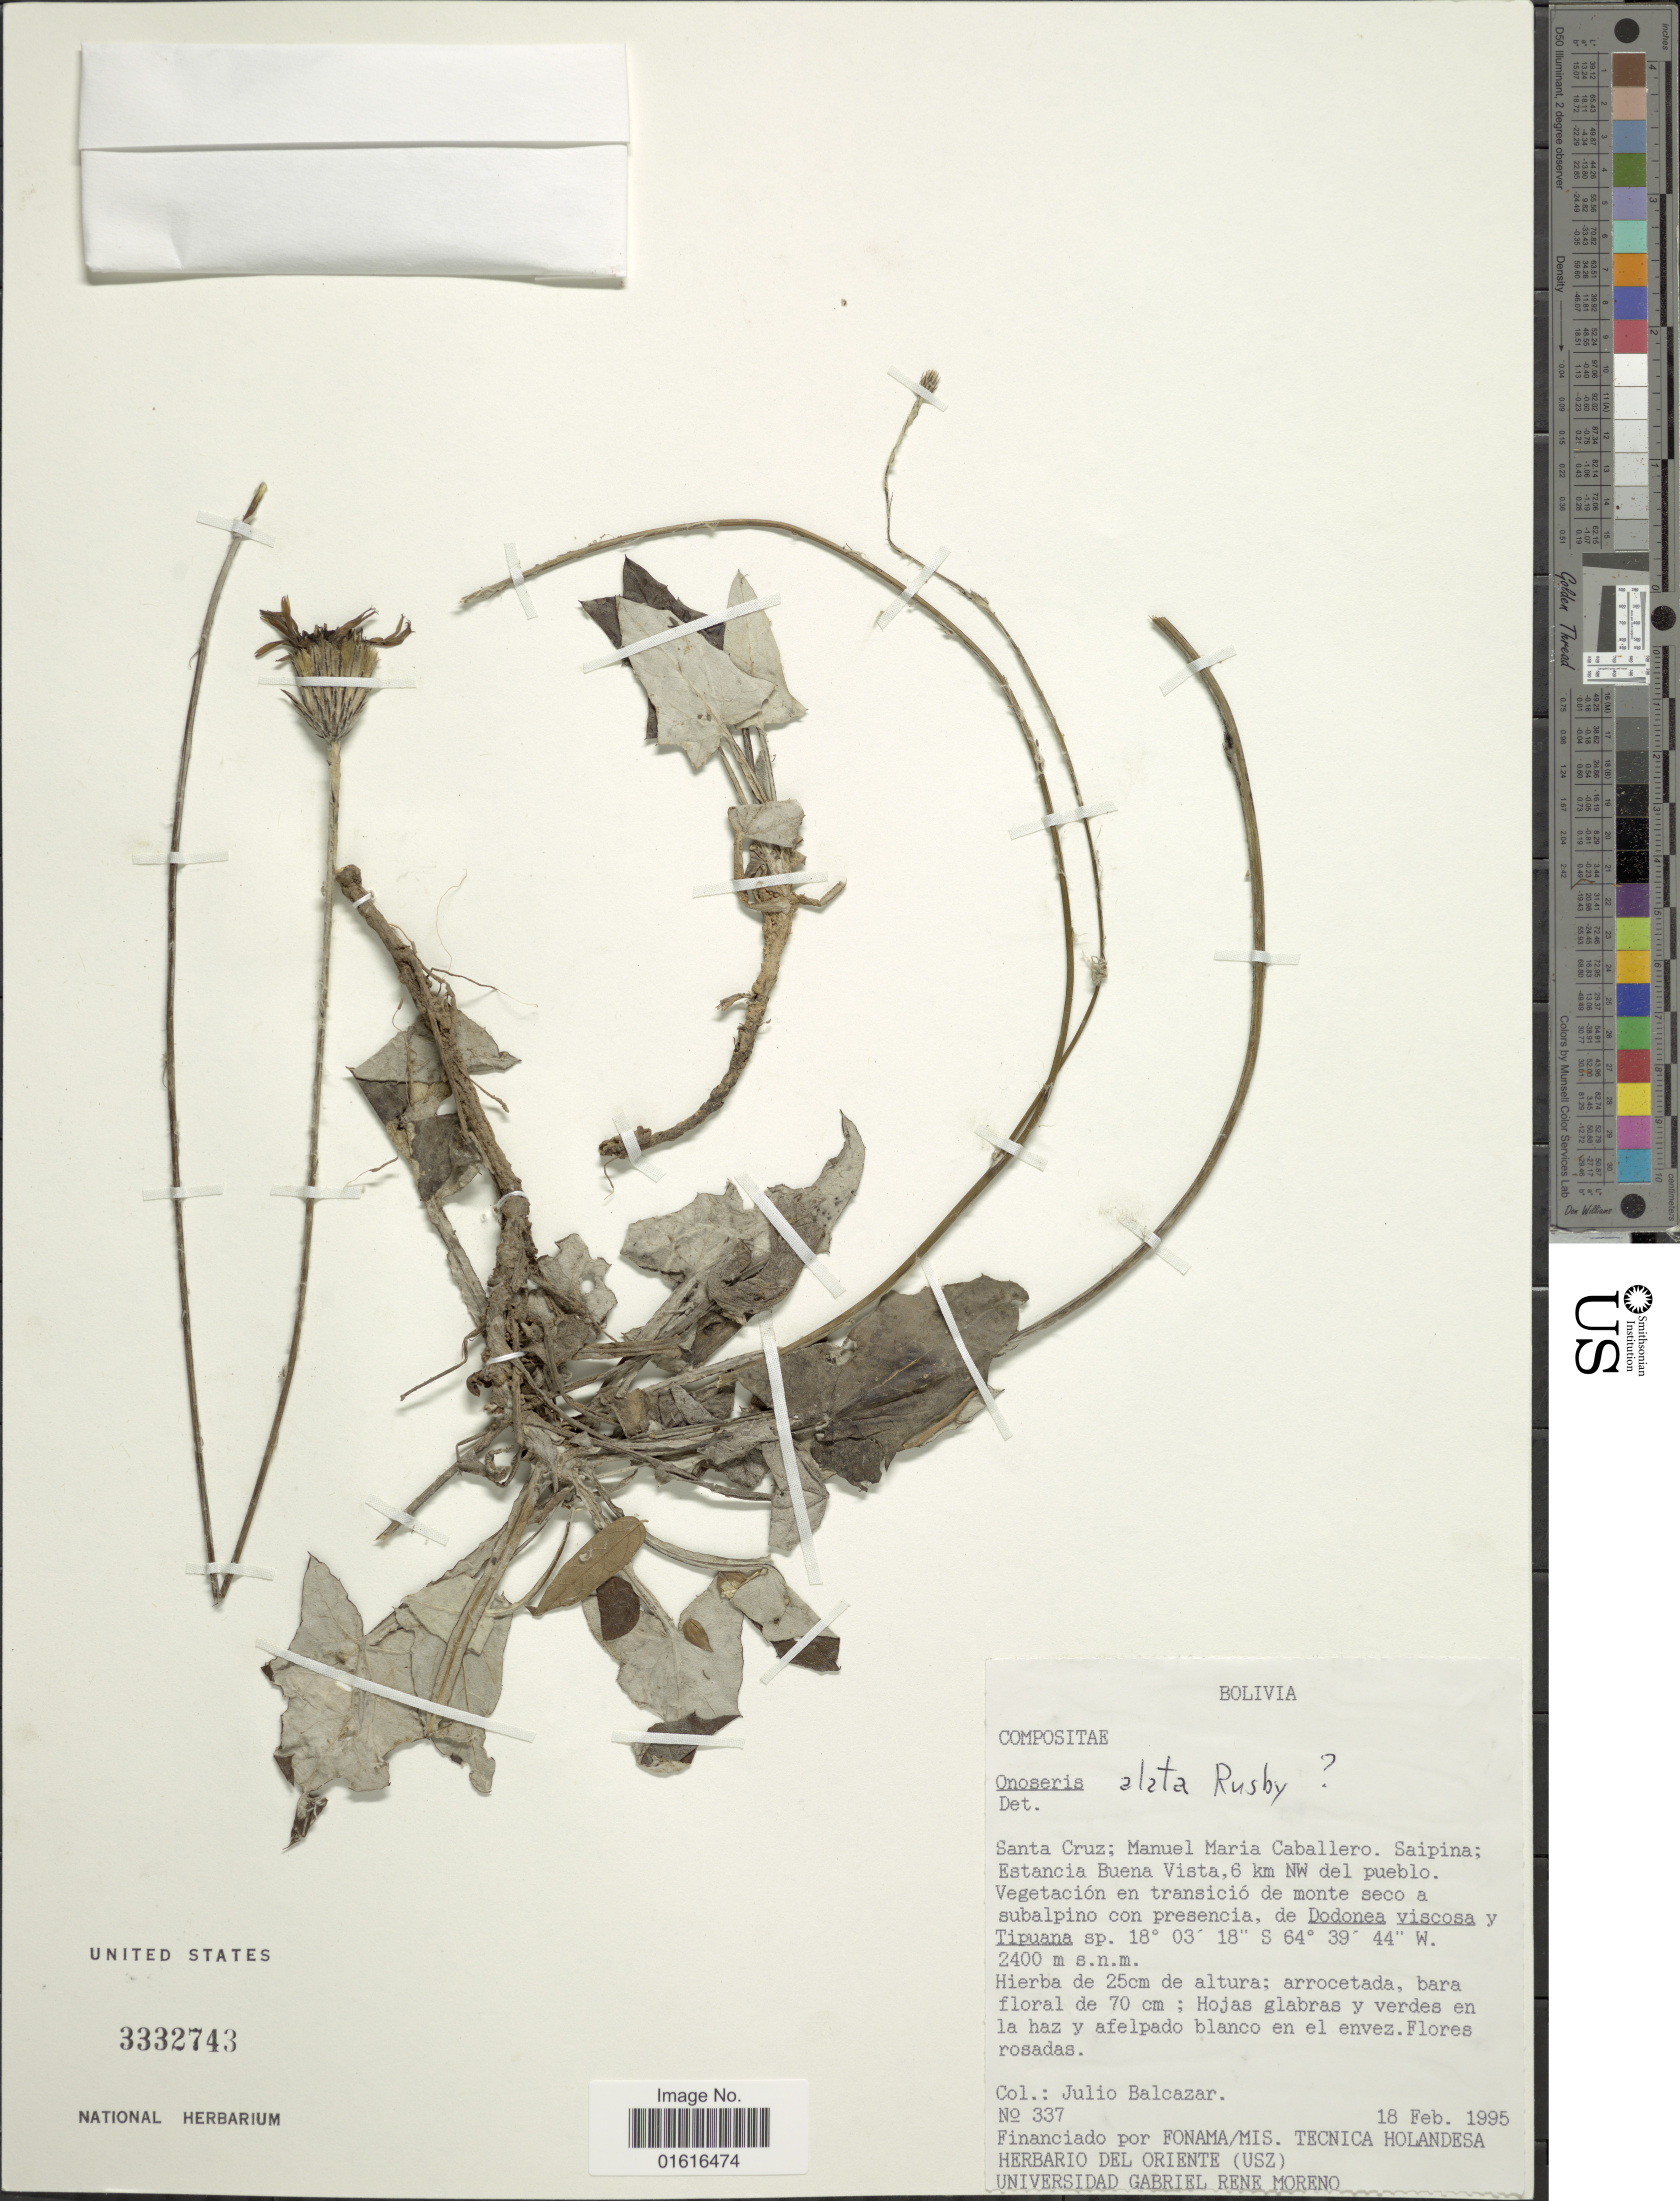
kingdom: Plantae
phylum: Tracheophyta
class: Magnoliopsida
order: Asterales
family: Asteraceae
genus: Onoseris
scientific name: Onoseris alata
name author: Rusby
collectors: J. Balcazar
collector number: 337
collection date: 1995-02-18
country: Bolivia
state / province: Santa Cruz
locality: Manuel Maria Caballero. Saipima; Estancia Buena Vista, 6 km NW del pueblo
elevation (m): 2400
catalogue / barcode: US 3332743